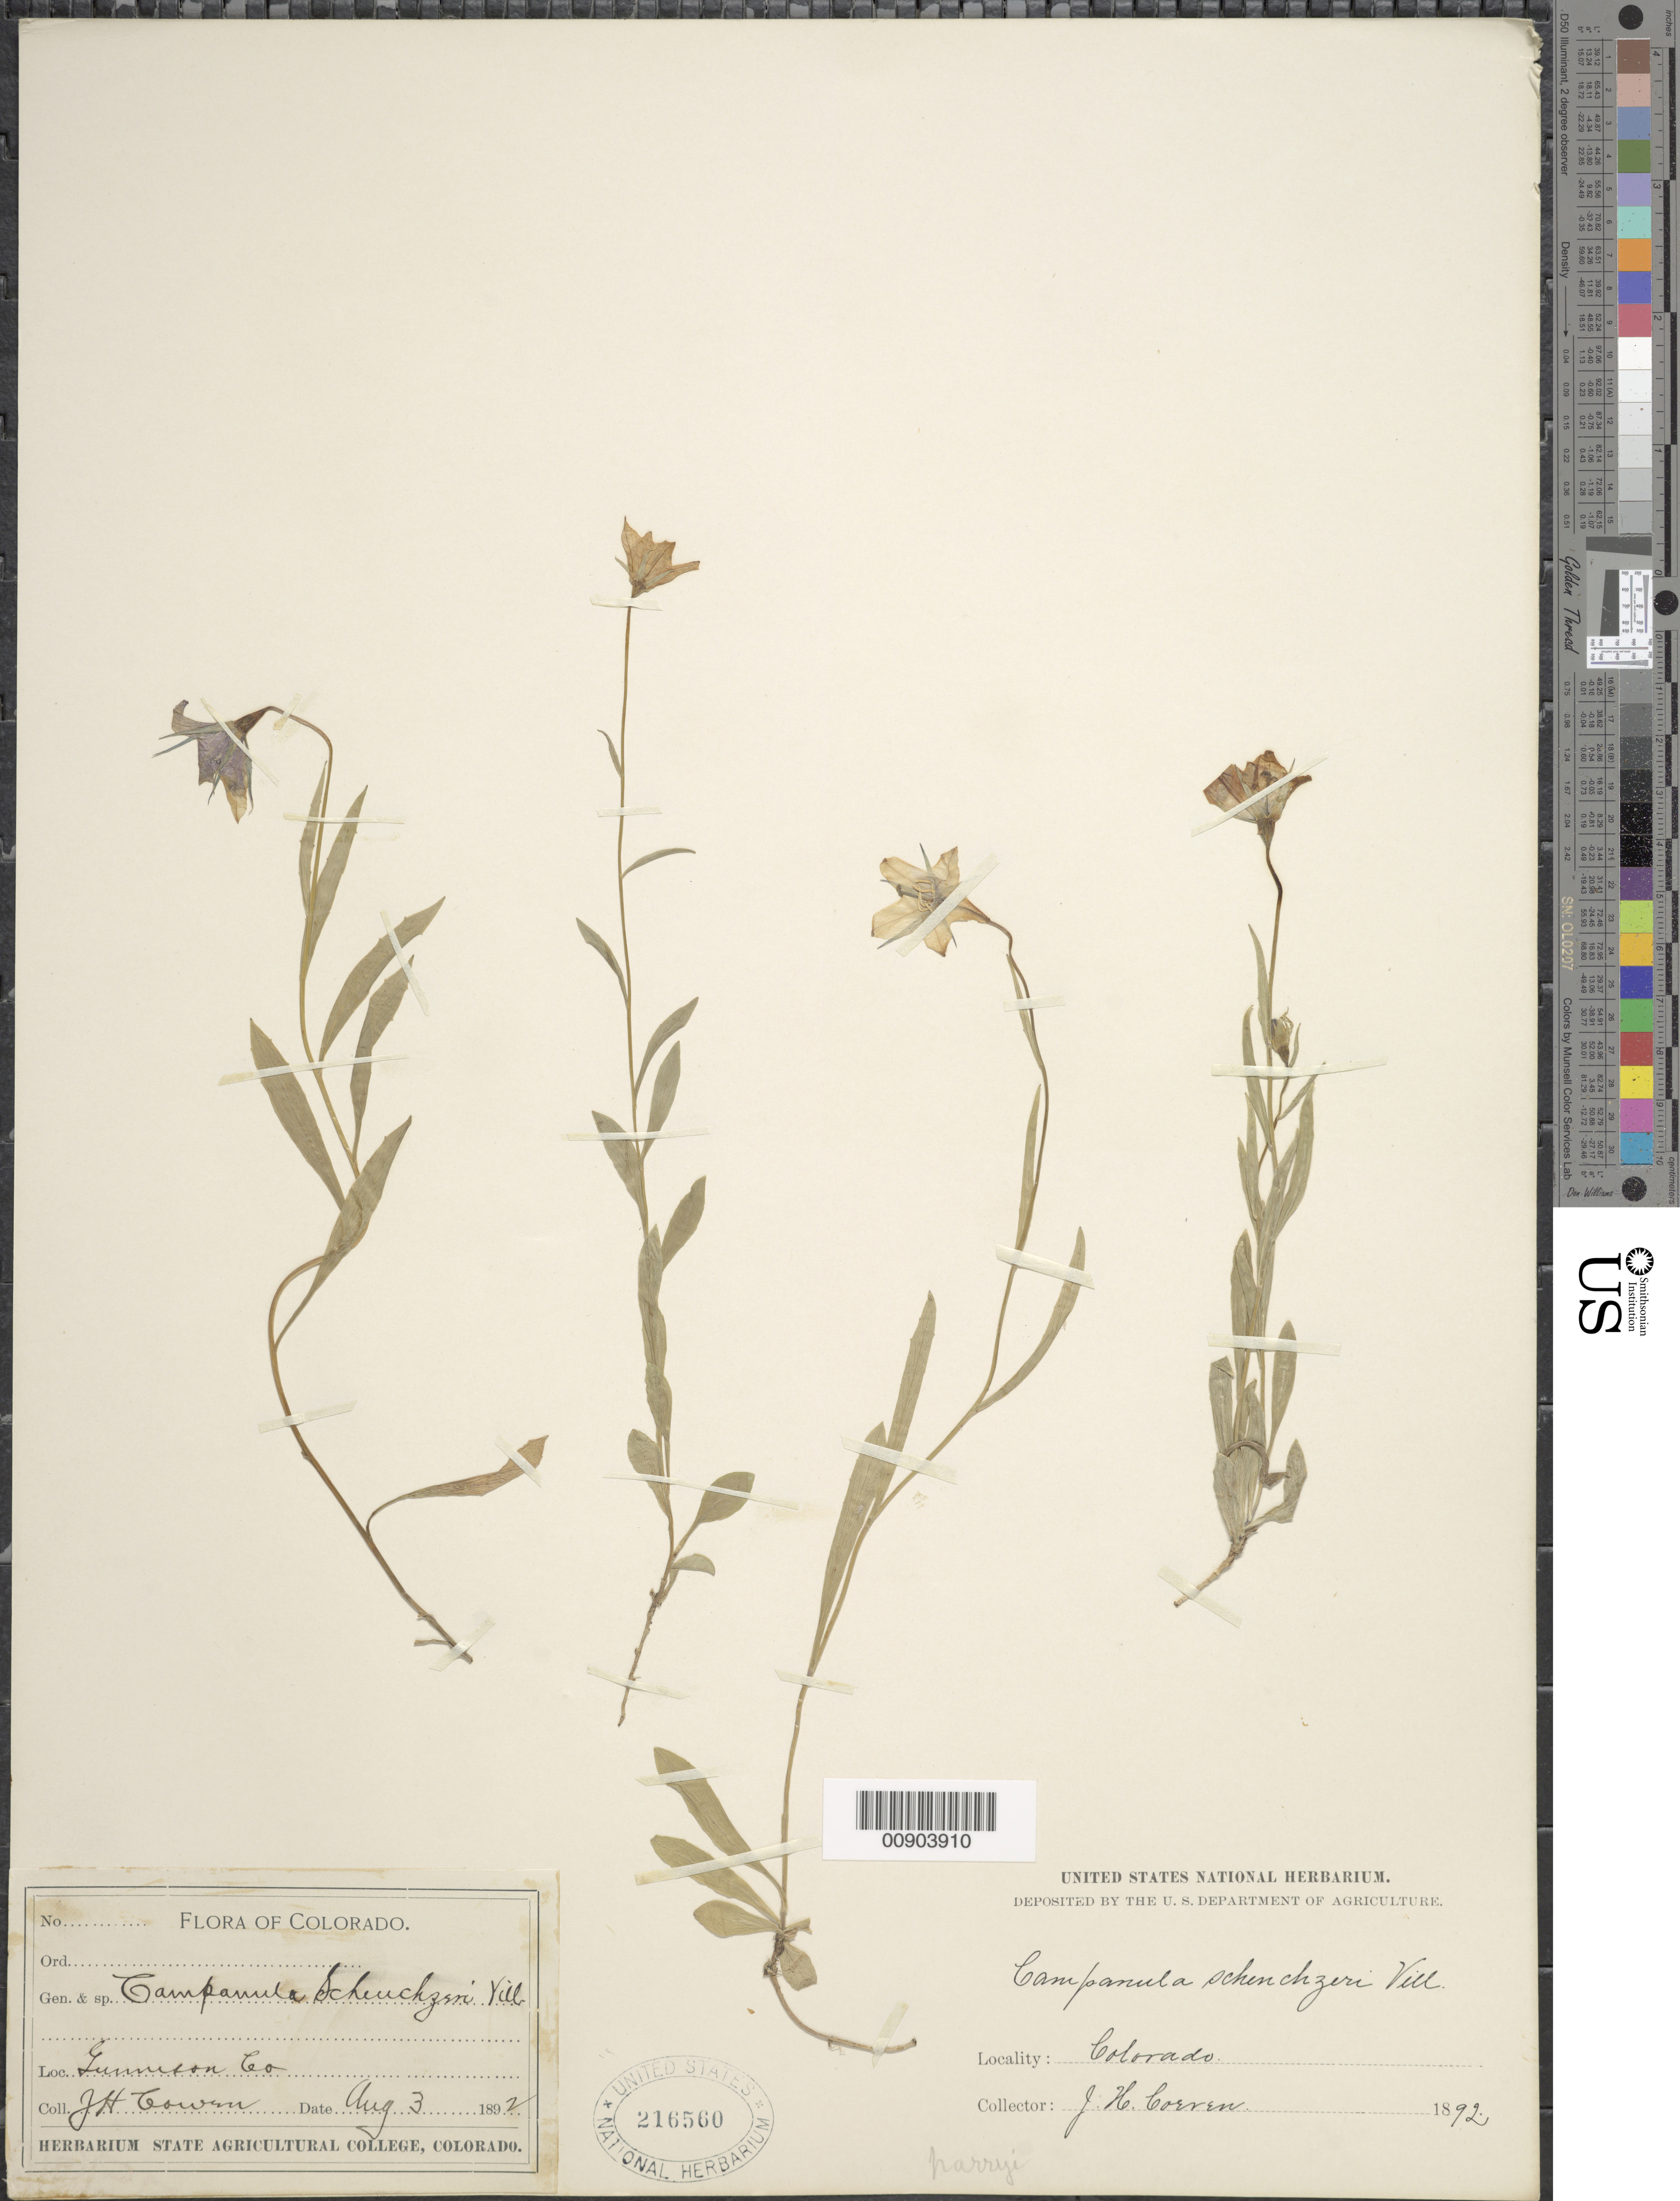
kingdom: Plantae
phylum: Tracheophyta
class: Magnoliopsida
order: Asterales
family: Campanulaceae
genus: Campanula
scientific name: Campanula planiflora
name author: Engelm.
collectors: J. H. Cowen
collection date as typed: Aug 3 1892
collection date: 1892-08-03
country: United States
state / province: Colorado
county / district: Gunnison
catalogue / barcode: US 216560